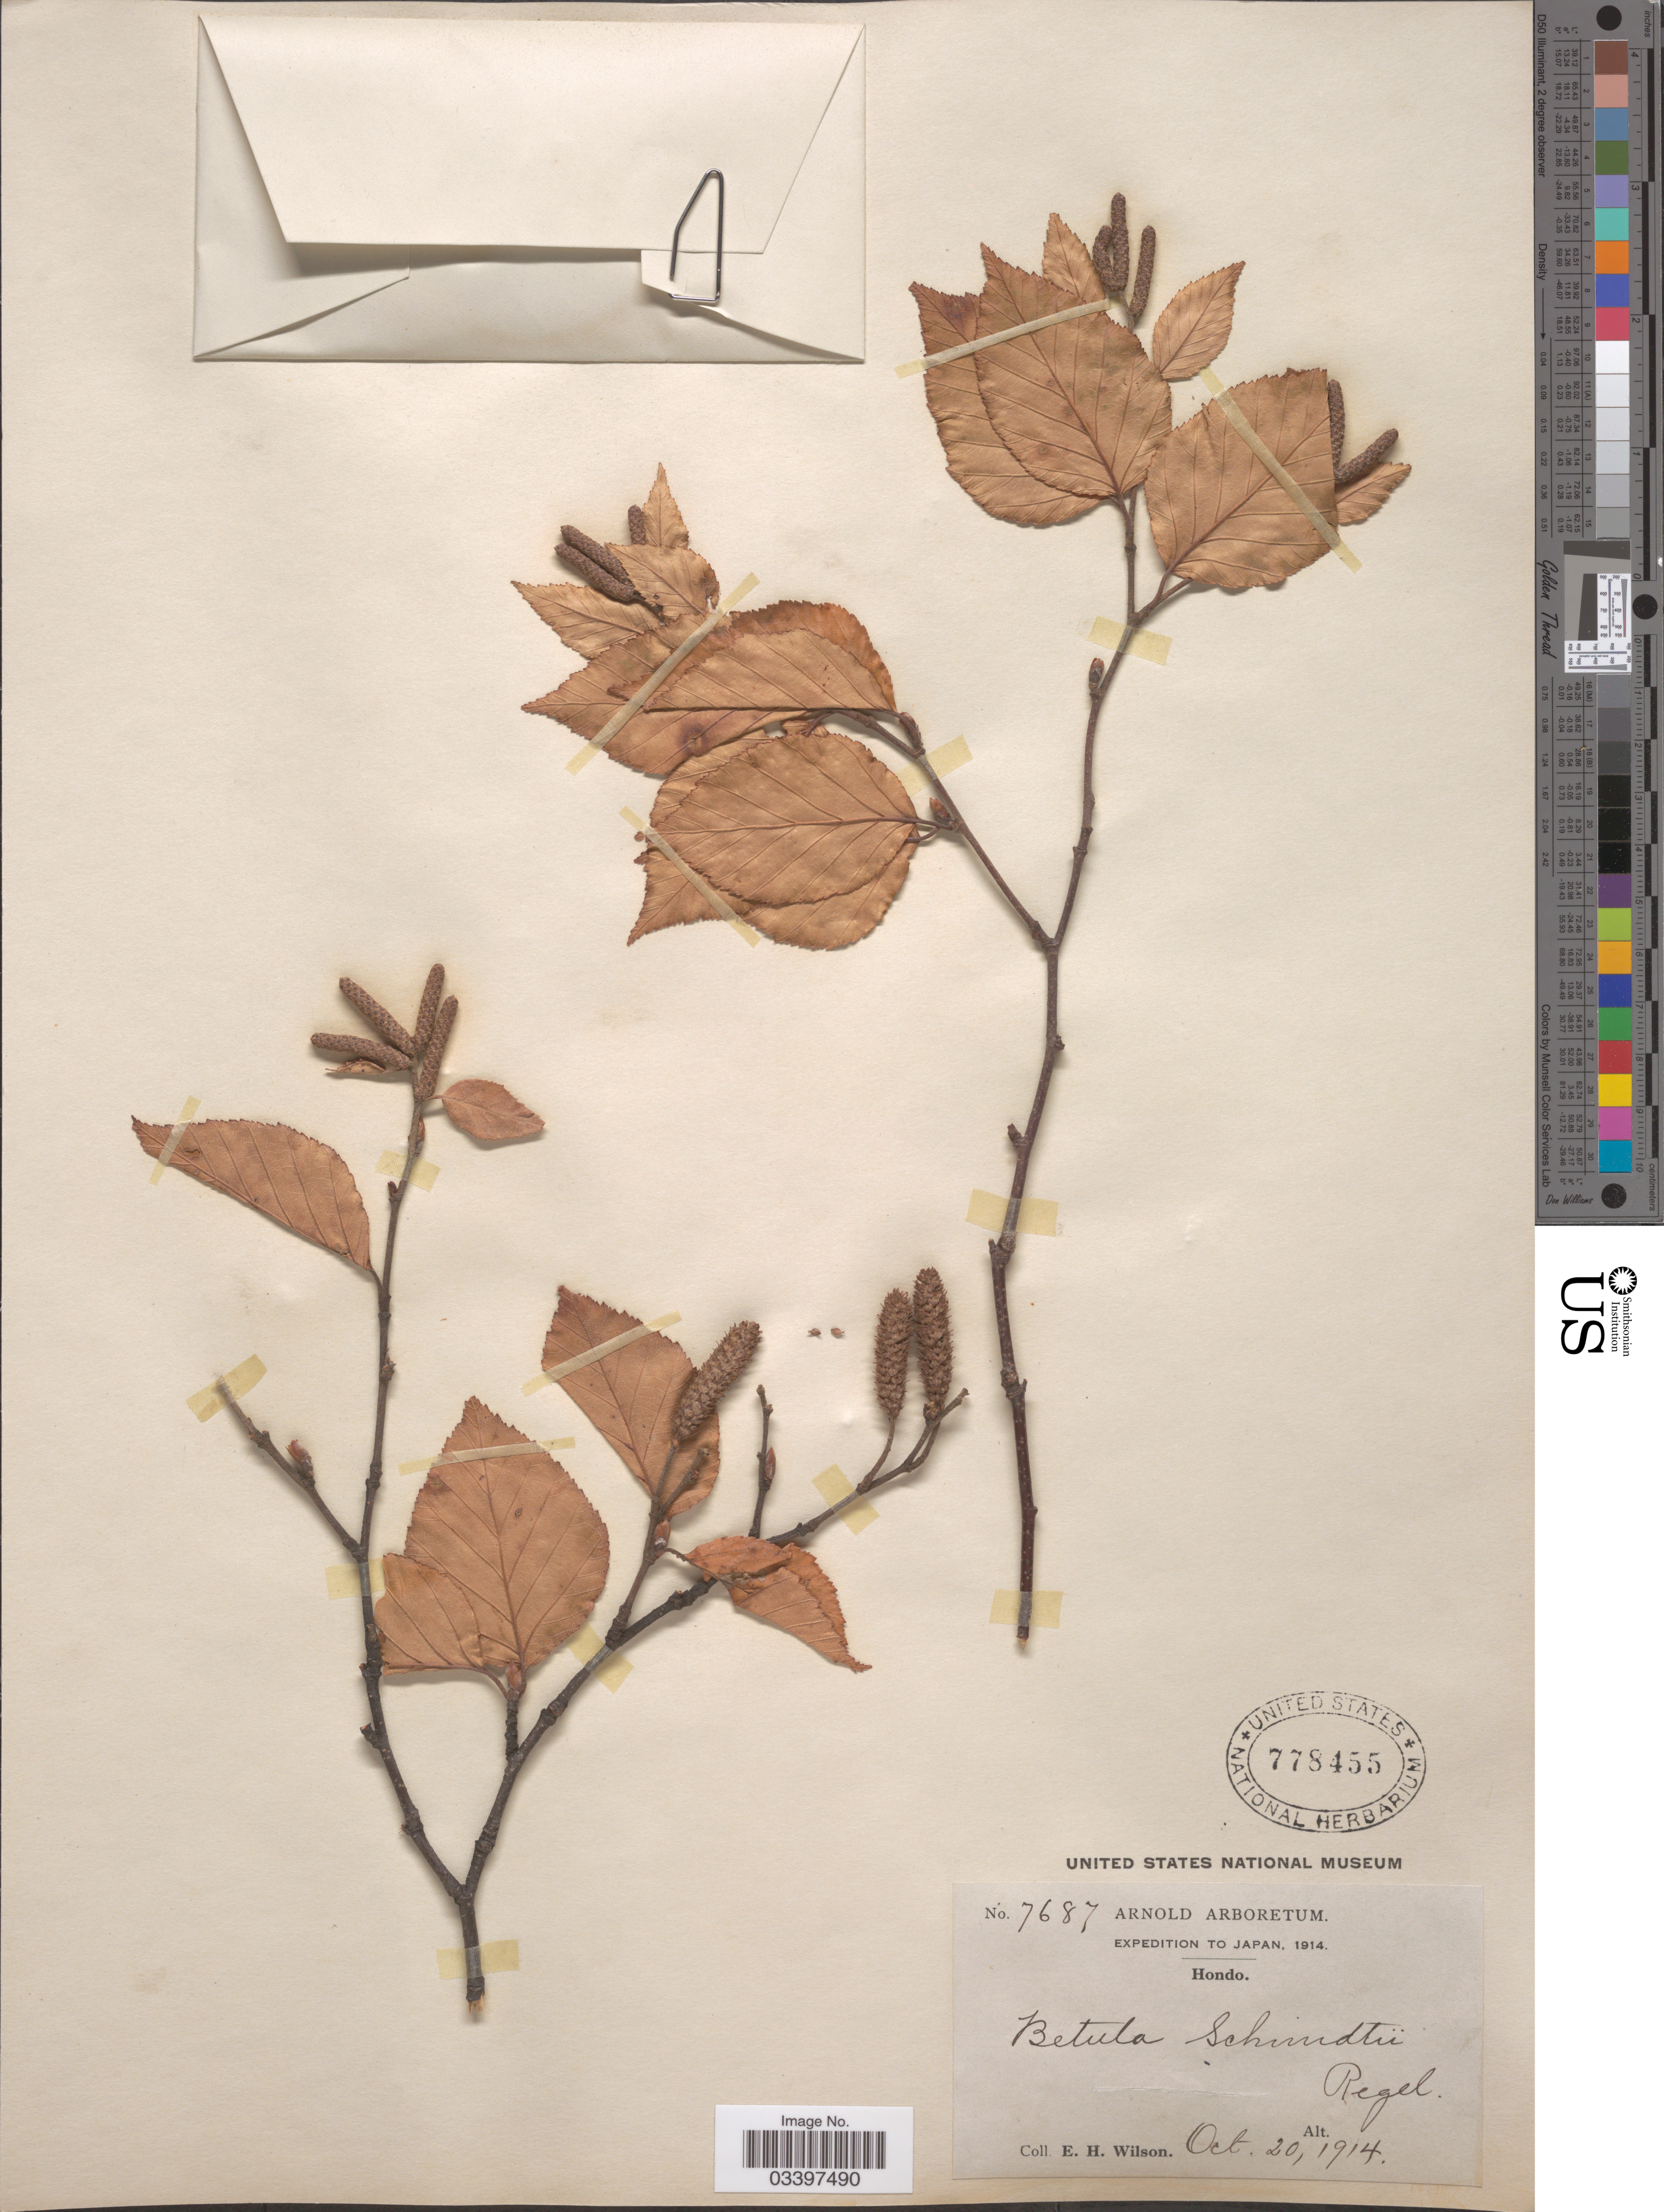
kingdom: Plantae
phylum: Tracheophyta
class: Magnoliopsida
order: Fagales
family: Betulaceae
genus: Betula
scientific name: Betula schmidtii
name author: Regel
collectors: E. Wilson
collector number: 7687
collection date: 1914-10-20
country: Japan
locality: Hondo.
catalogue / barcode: US 778455